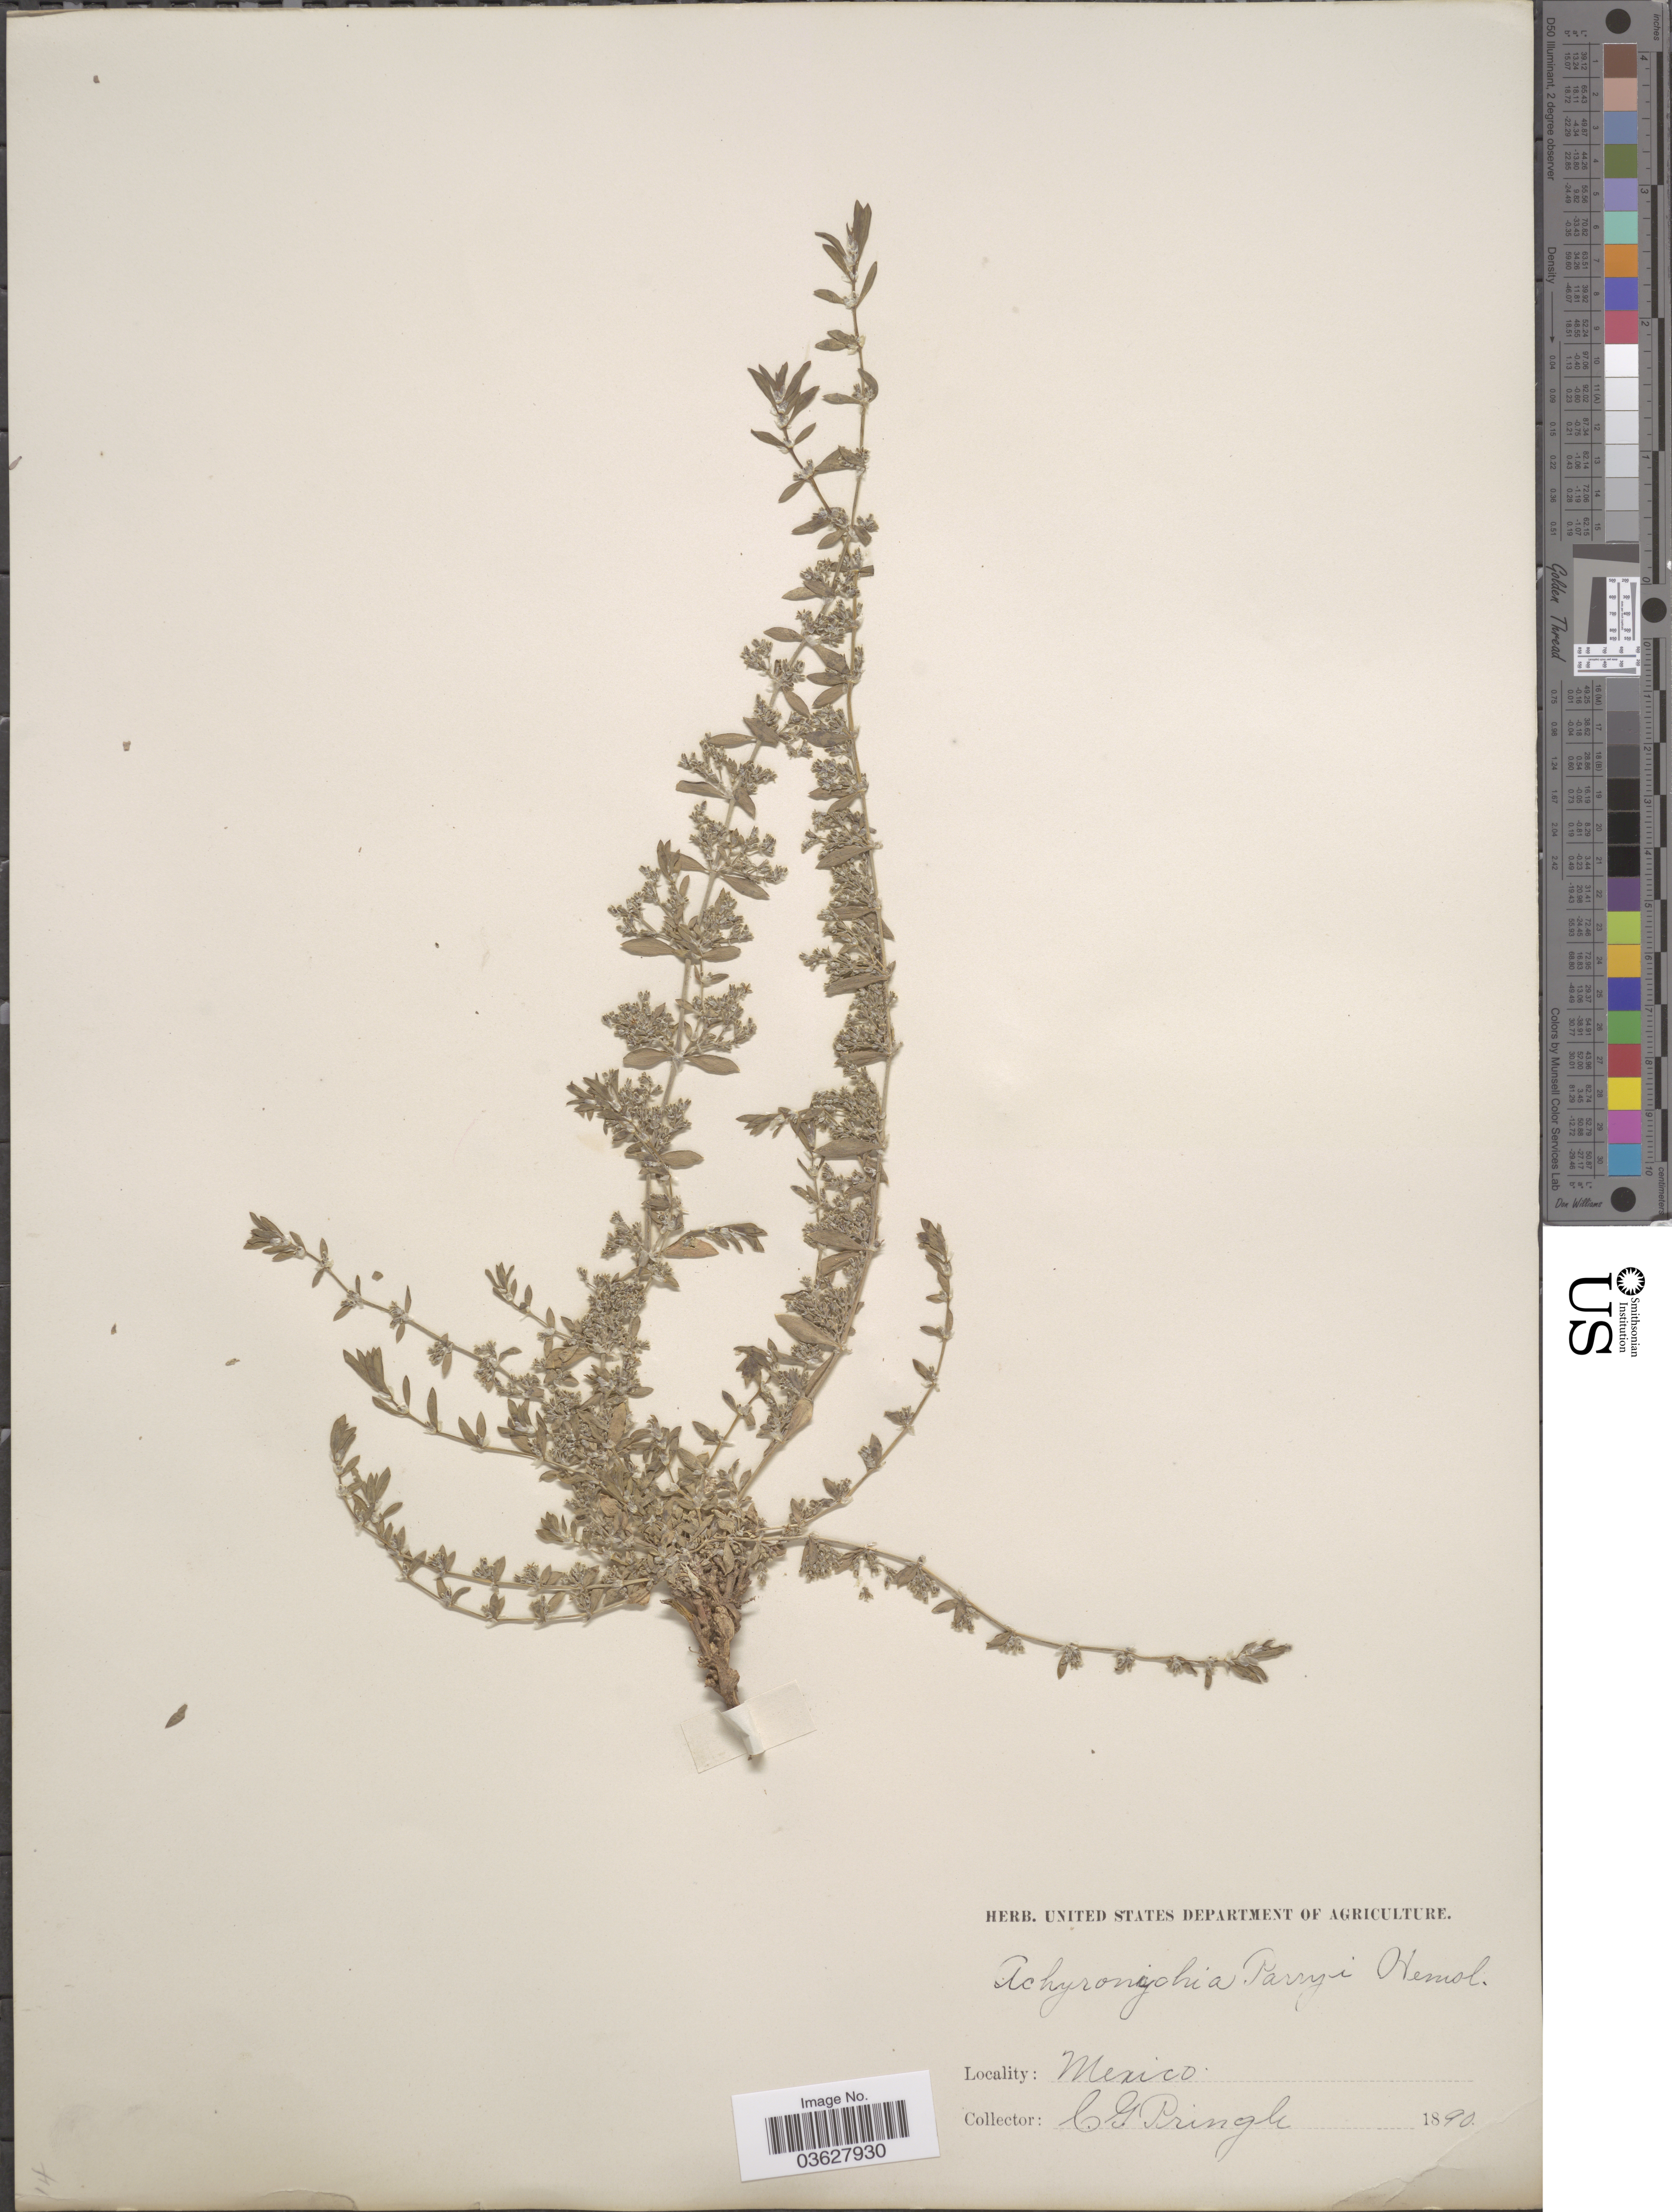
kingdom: Plantae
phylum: Tracheophyta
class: Magnoliopsida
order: Caryophyllales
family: Caryophyllaceae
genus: Achyronychia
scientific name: Achyronychia parryi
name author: Hemsl.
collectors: C. G. Pringle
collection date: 1890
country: Mexico